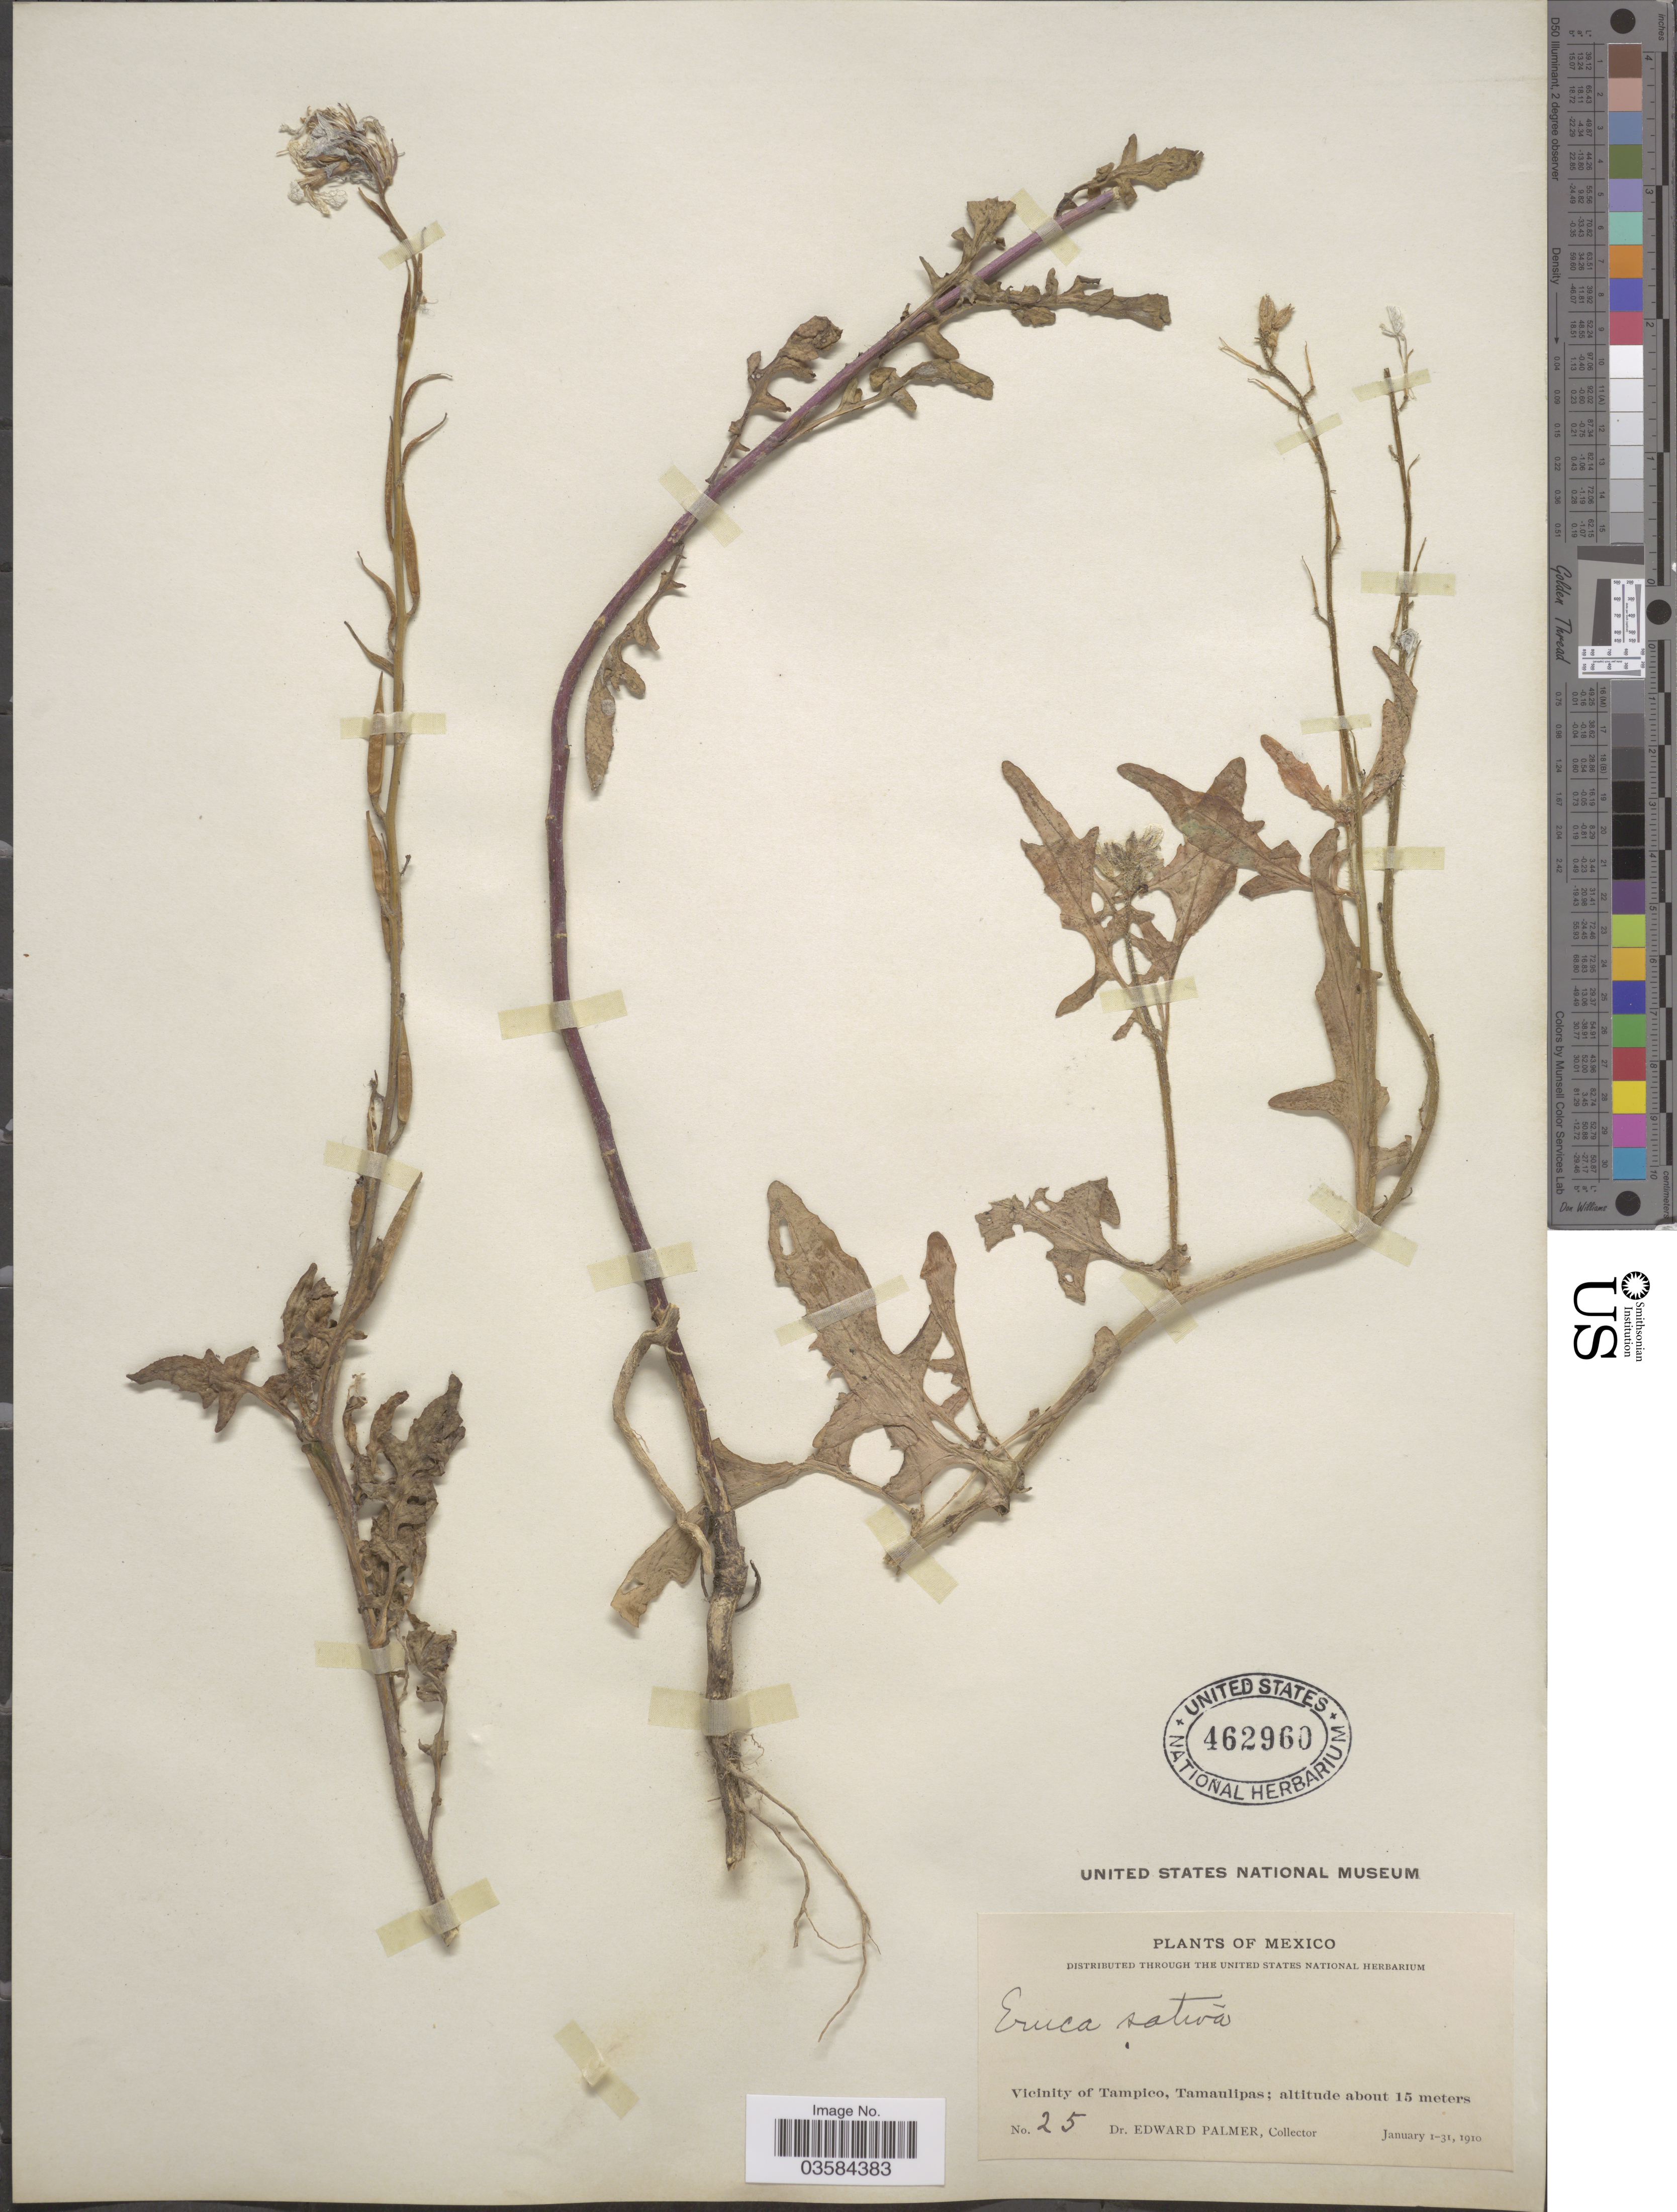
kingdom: Plantae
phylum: Tracheophyta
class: Magnoliopsida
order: Brassicales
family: Brassicaceae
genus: Eruca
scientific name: Eruca sativa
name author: Mill.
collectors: E. Palmer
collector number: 25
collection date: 1910-01-01/1910-01-31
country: Mexico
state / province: Tamaulipas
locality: Vicinity of Tampico.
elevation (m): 15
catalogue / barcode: US 462960